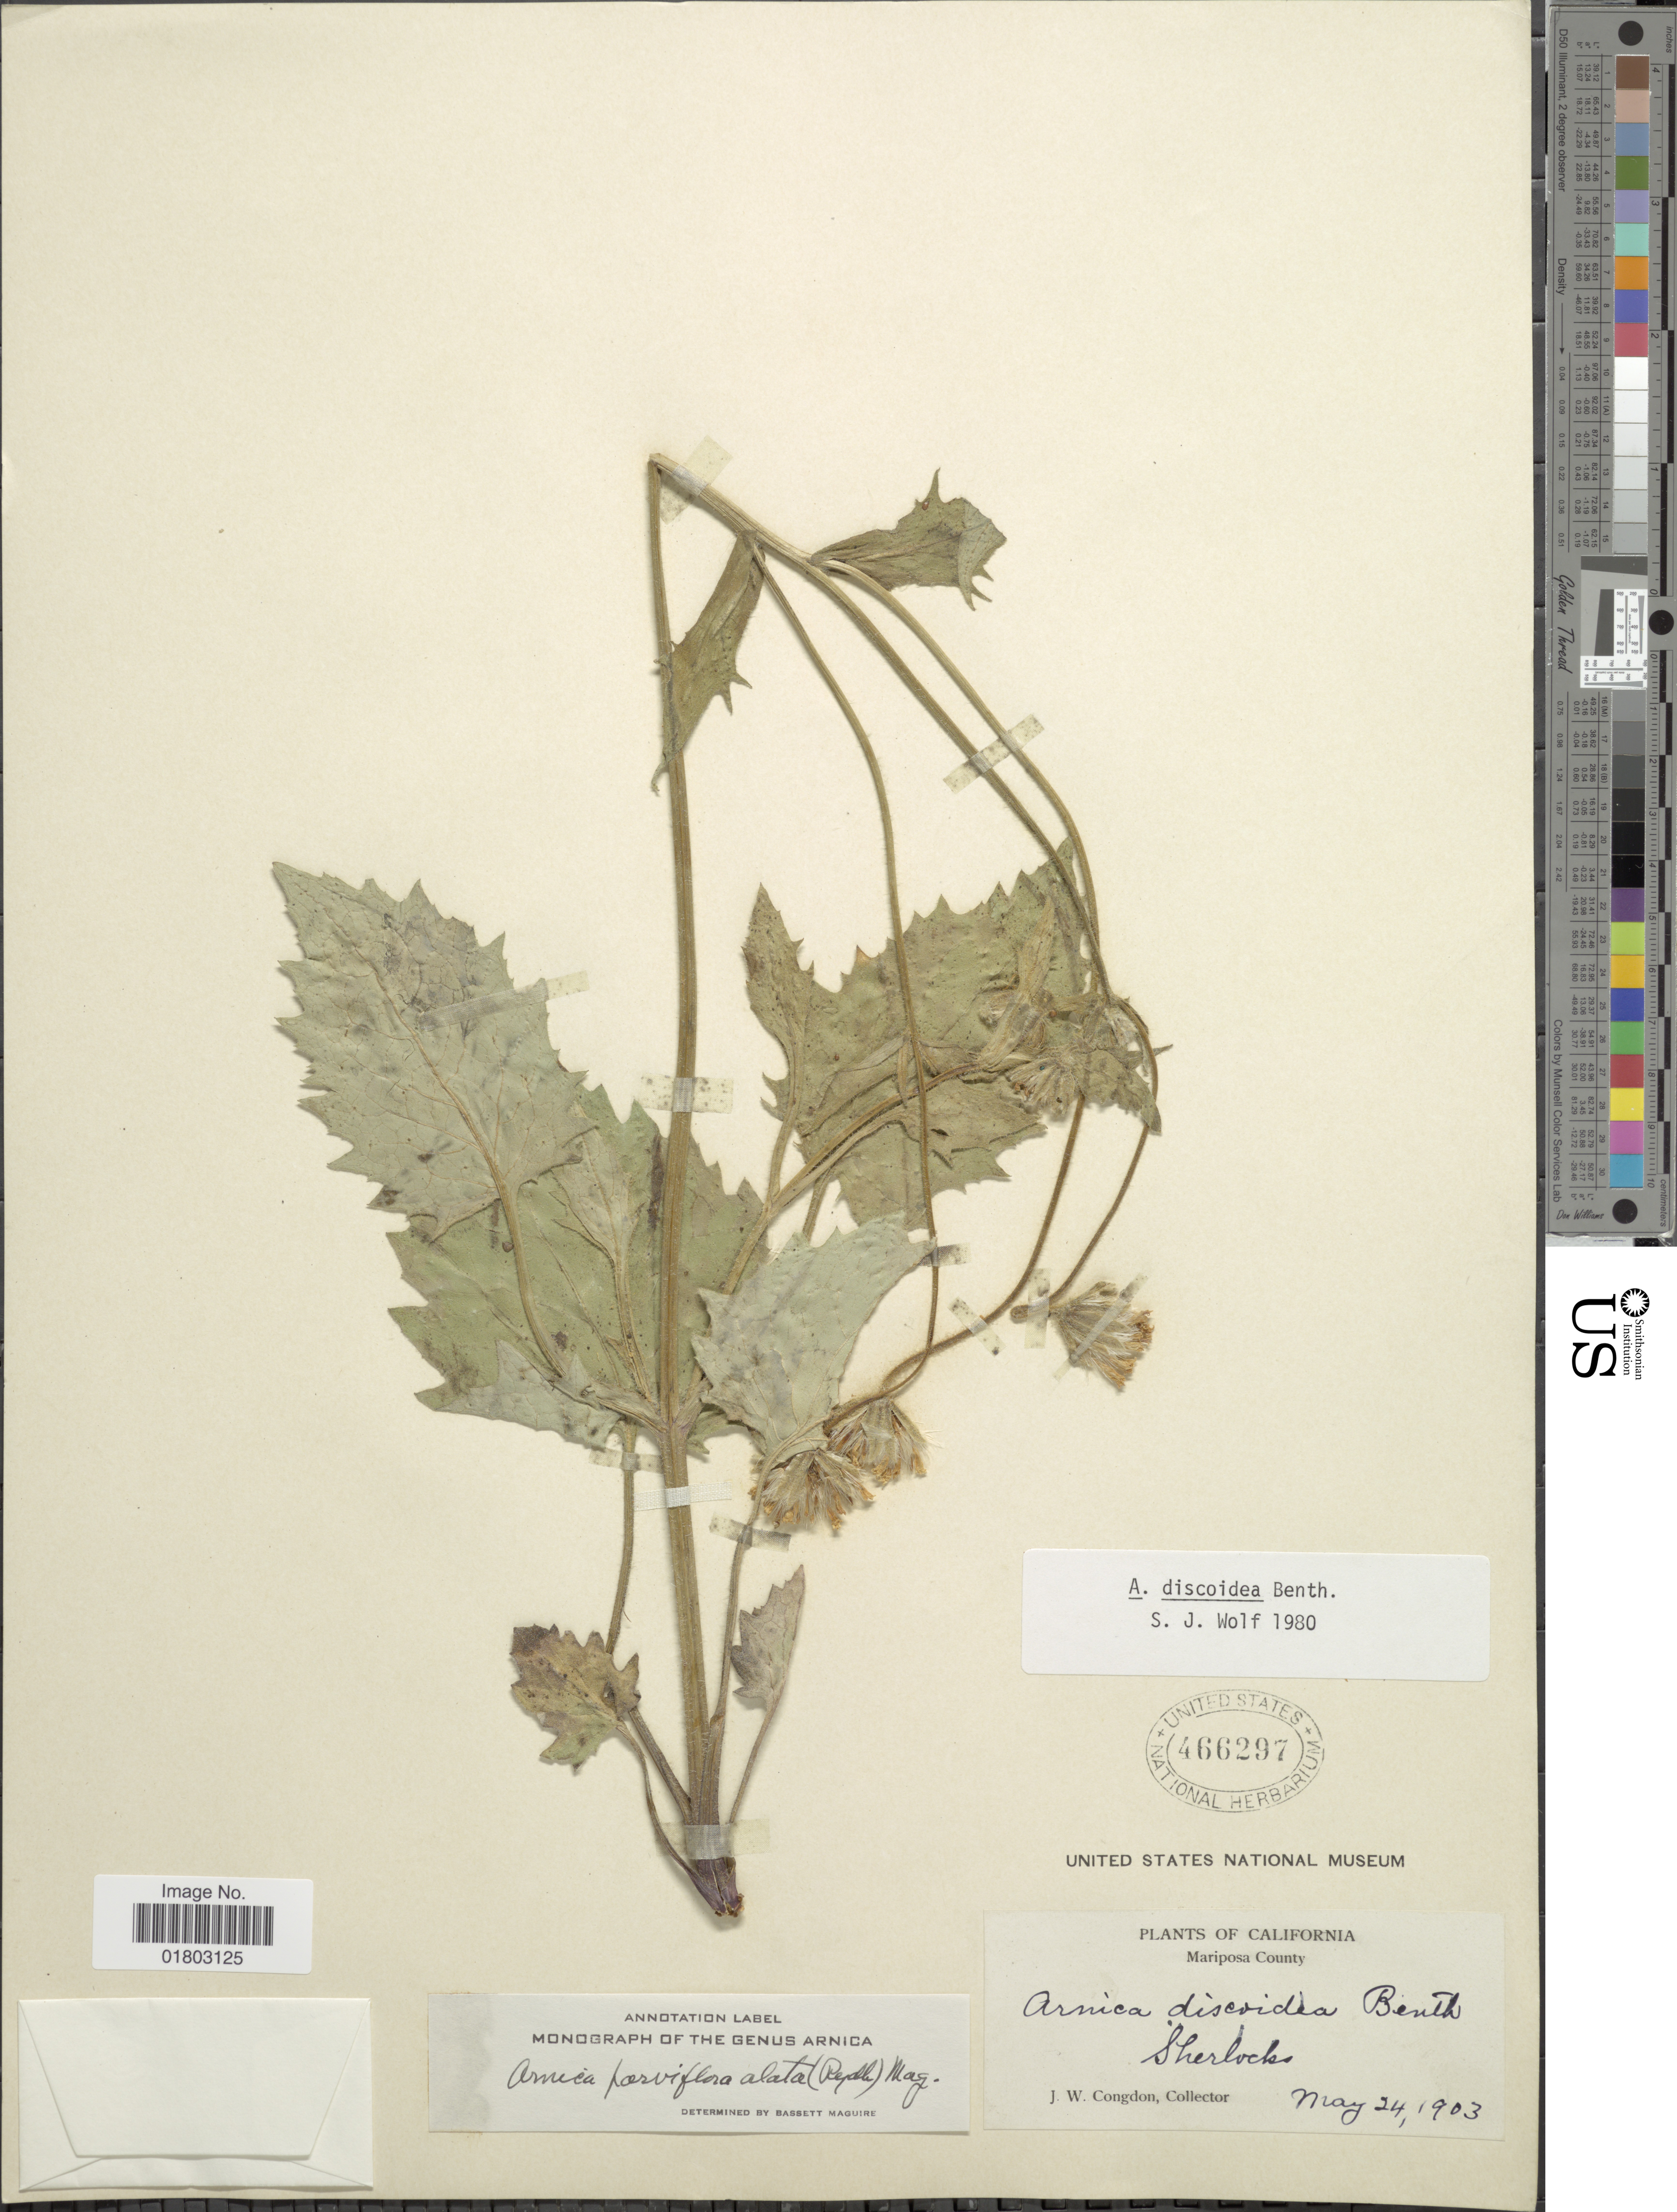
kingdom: Plantae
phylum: Tracheophyta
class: Magnoliopsida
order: Asterales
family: Asteraceae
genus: Arnica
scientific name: Arnica discoidea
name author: Benth.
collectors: J. W. Congdon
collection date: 1903-05-24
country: United States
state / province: California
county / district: Mariposa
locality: Mariposa County, Sherlocks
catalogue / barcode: US 466297